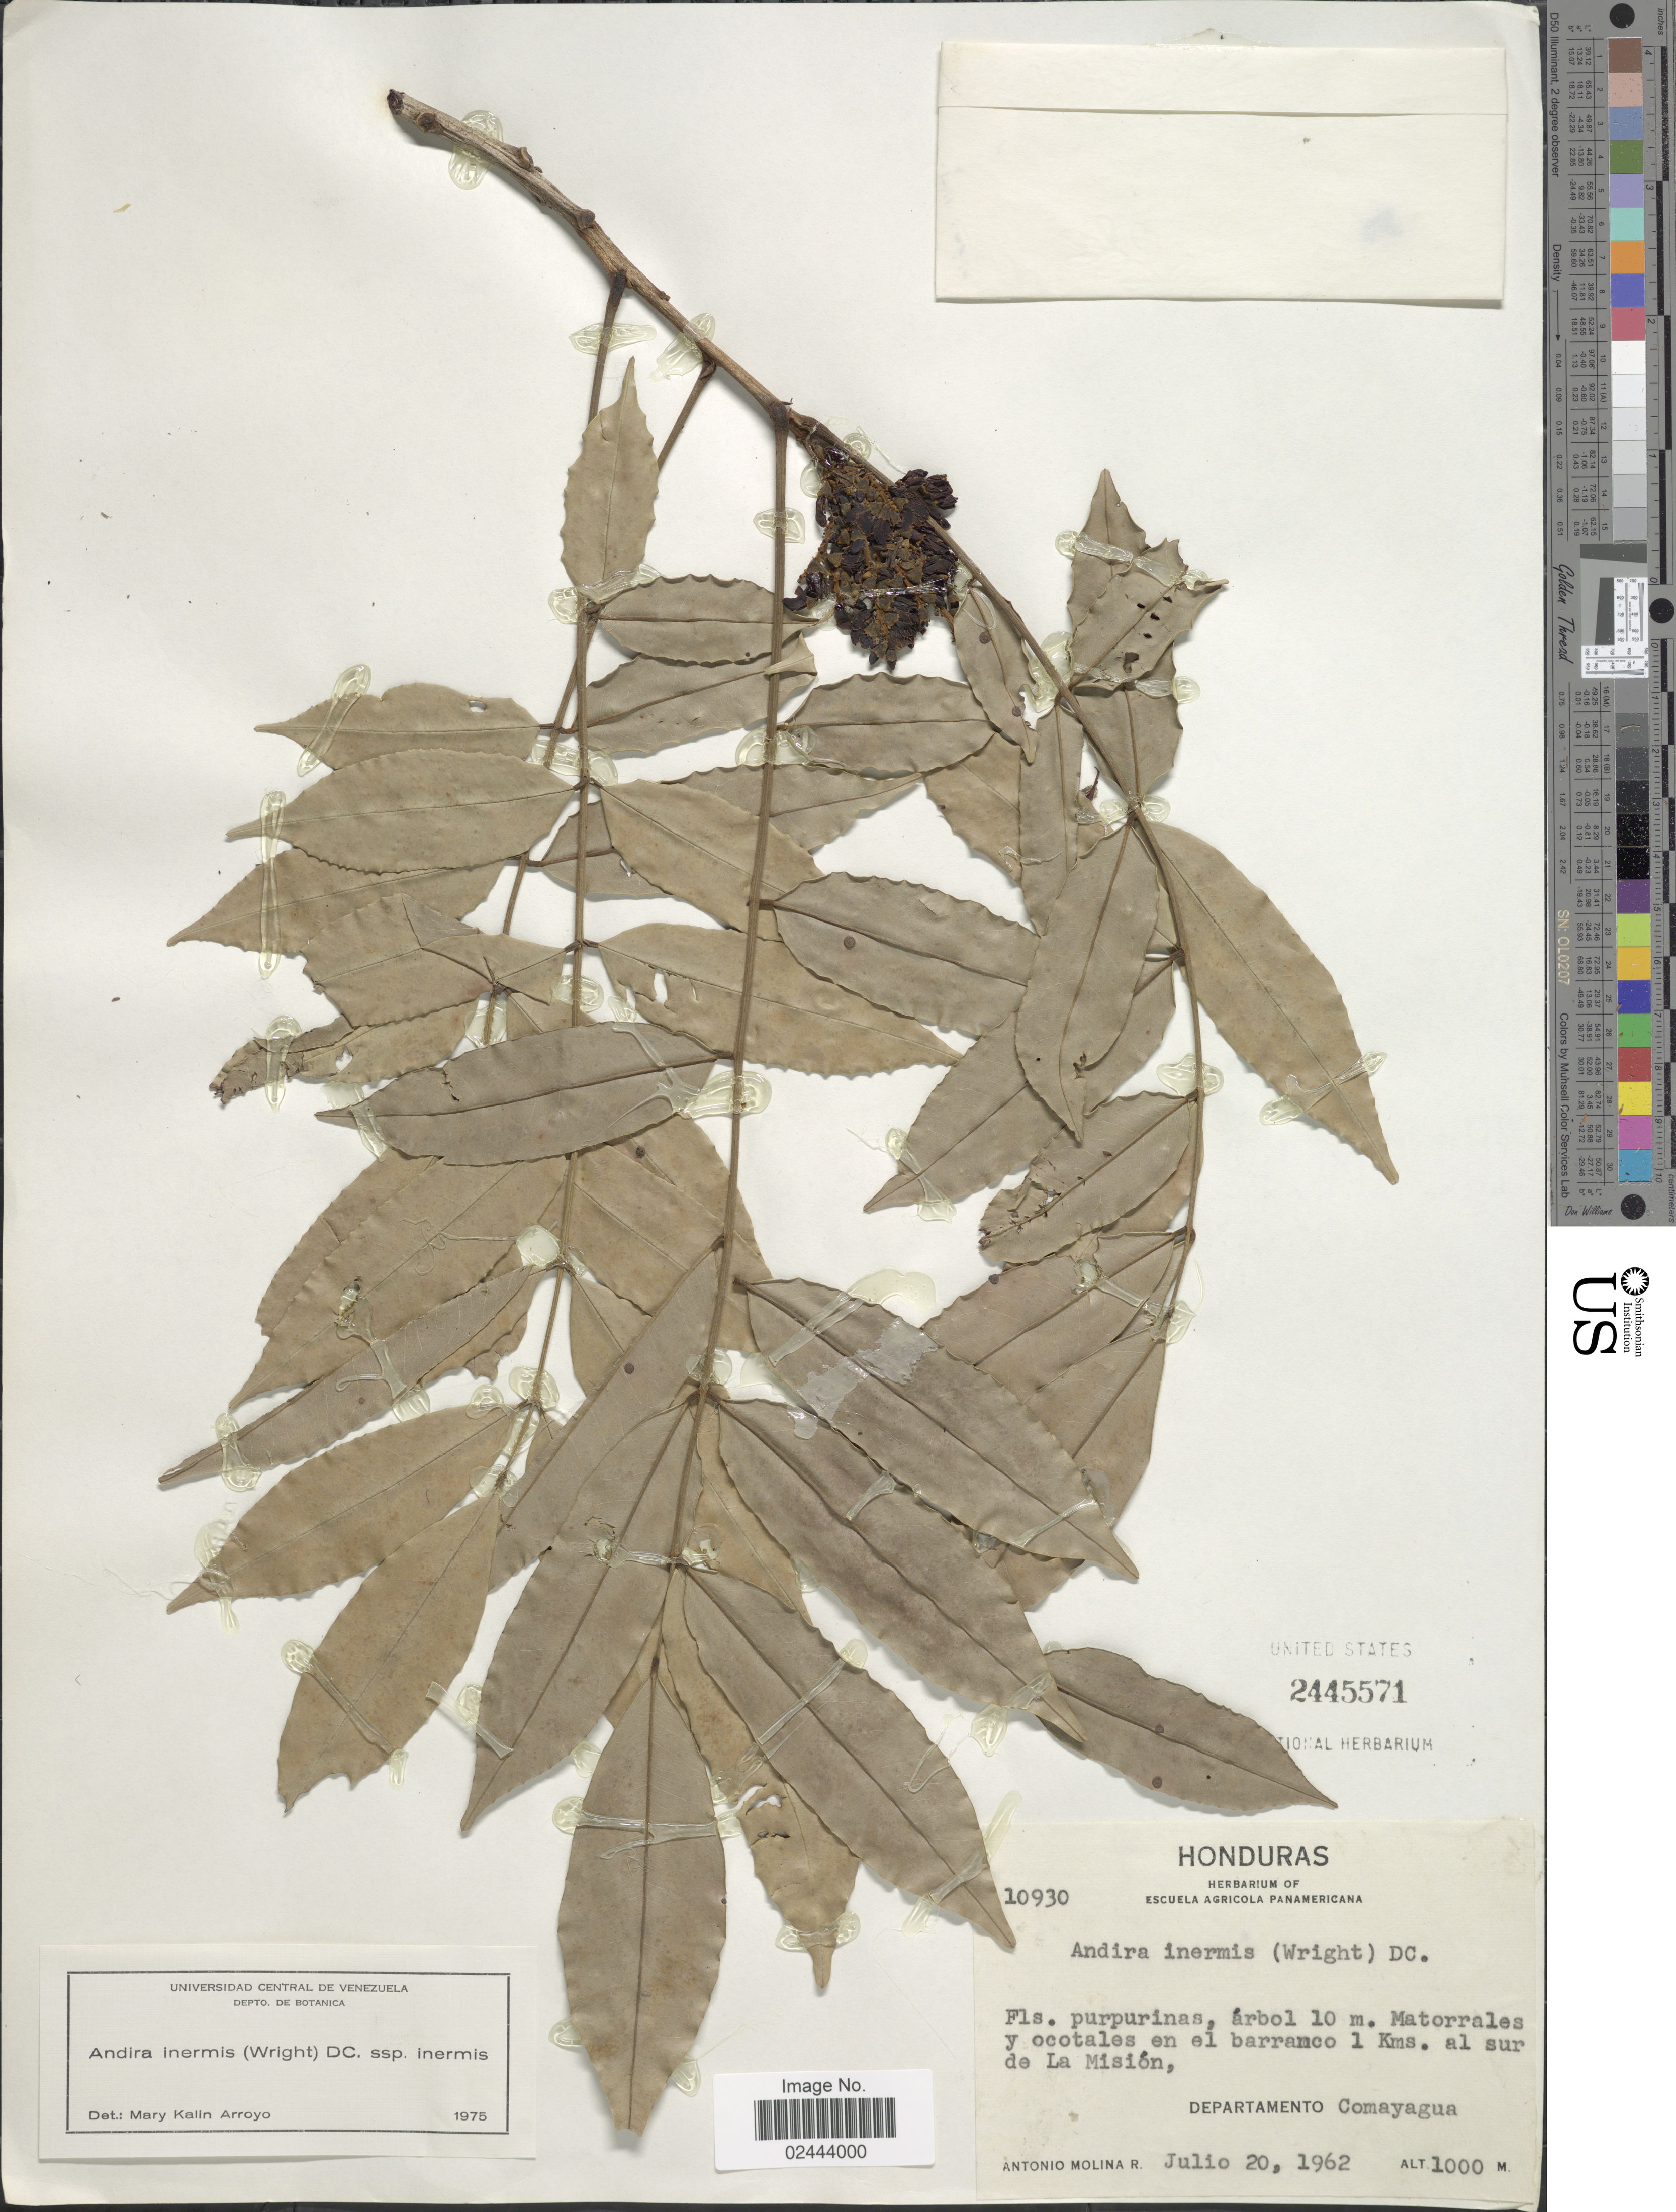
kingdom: Plantae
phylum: Tracheophyta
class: Magnoliopsida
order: Fabales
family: Fabaceae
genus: Andira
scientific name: Andira inermis subsp. inermis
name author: (W. Wright) Kunth ex DC.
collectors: A. Molina R.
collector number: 10930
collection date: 1962-07-20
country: Honduras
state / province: Comayagua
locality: Matorrales y ocotales en el barranco 1 Kms al sur de La Misión, Departamento Comayagua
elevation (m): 1000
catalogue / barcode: US 2445571